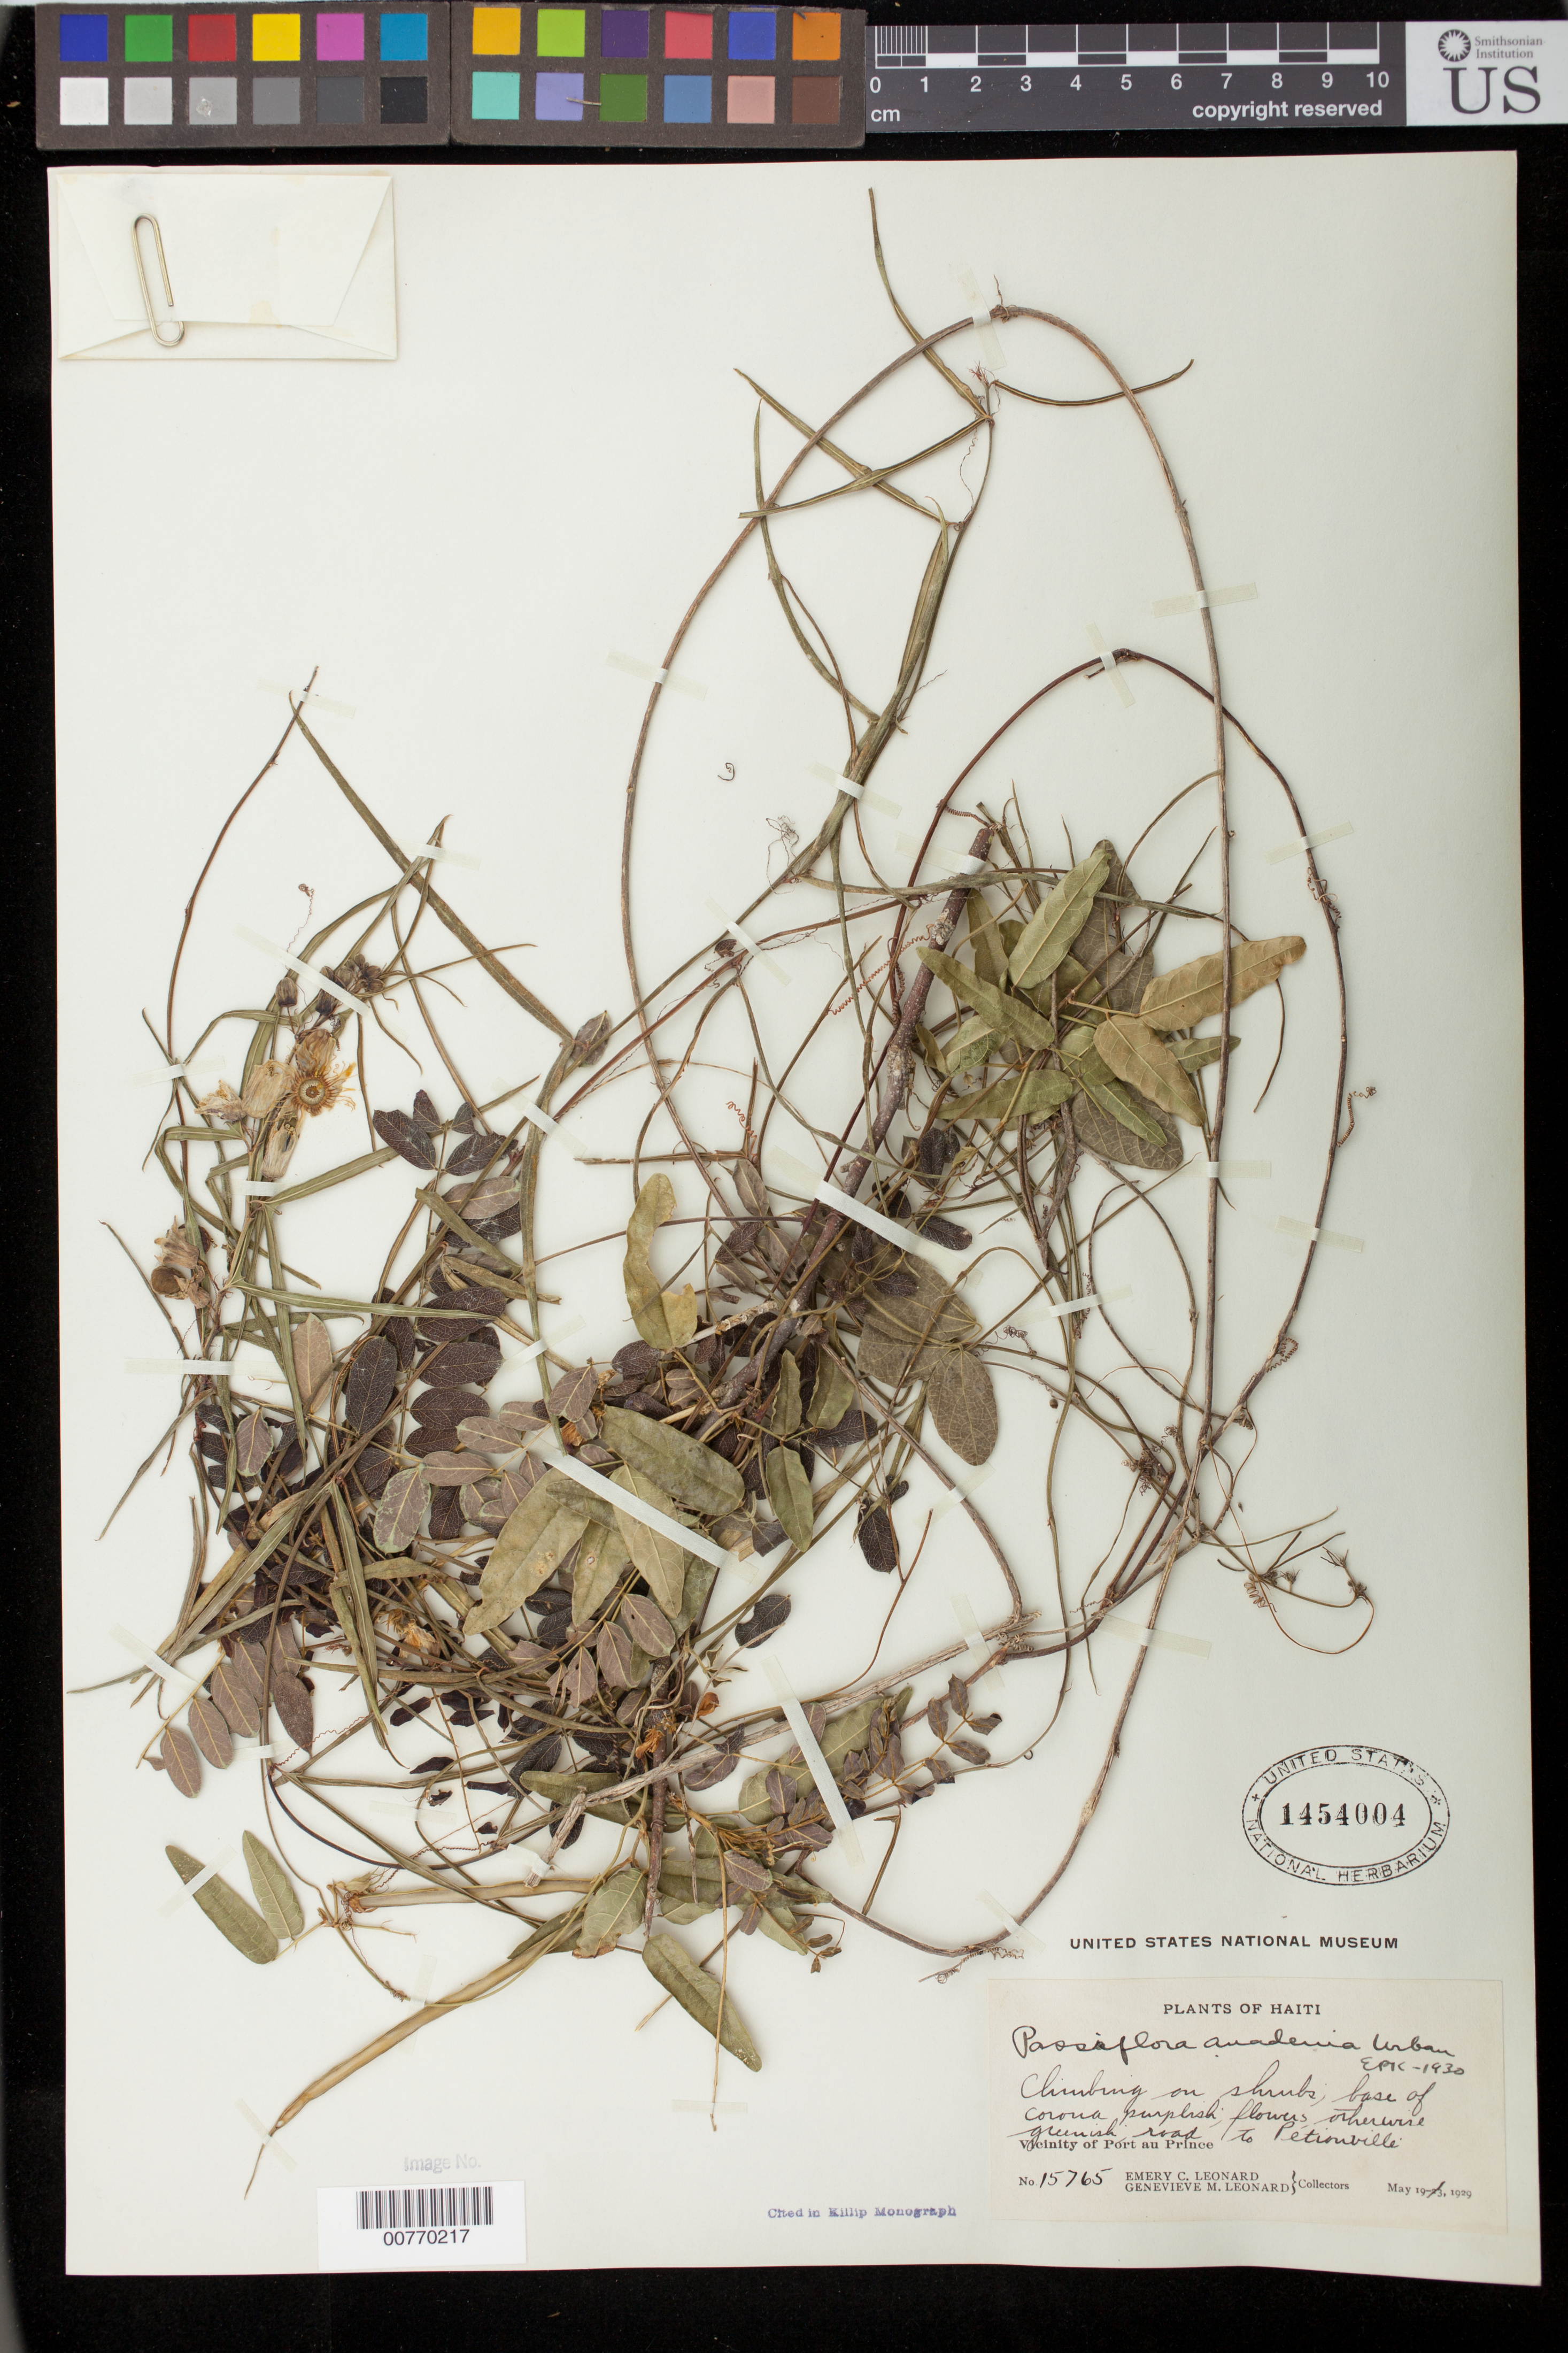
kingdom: Plantae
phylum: Tracheophyta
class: Magnoliopsida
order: Malpighiales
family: Passifloraceae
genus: Passiflora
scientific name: Passiflora anadenia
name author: Urb.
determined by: Killip, Ellsworth P.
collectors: E. C. Leonard & G. M. Leonard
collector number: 15765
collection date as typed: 19 May 1929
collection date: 1929-05-19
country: Haiti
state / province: Ouest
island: Hispaniola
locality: Vicinity of Port au Prince, road to Pétionville.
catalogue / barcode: US 1454004